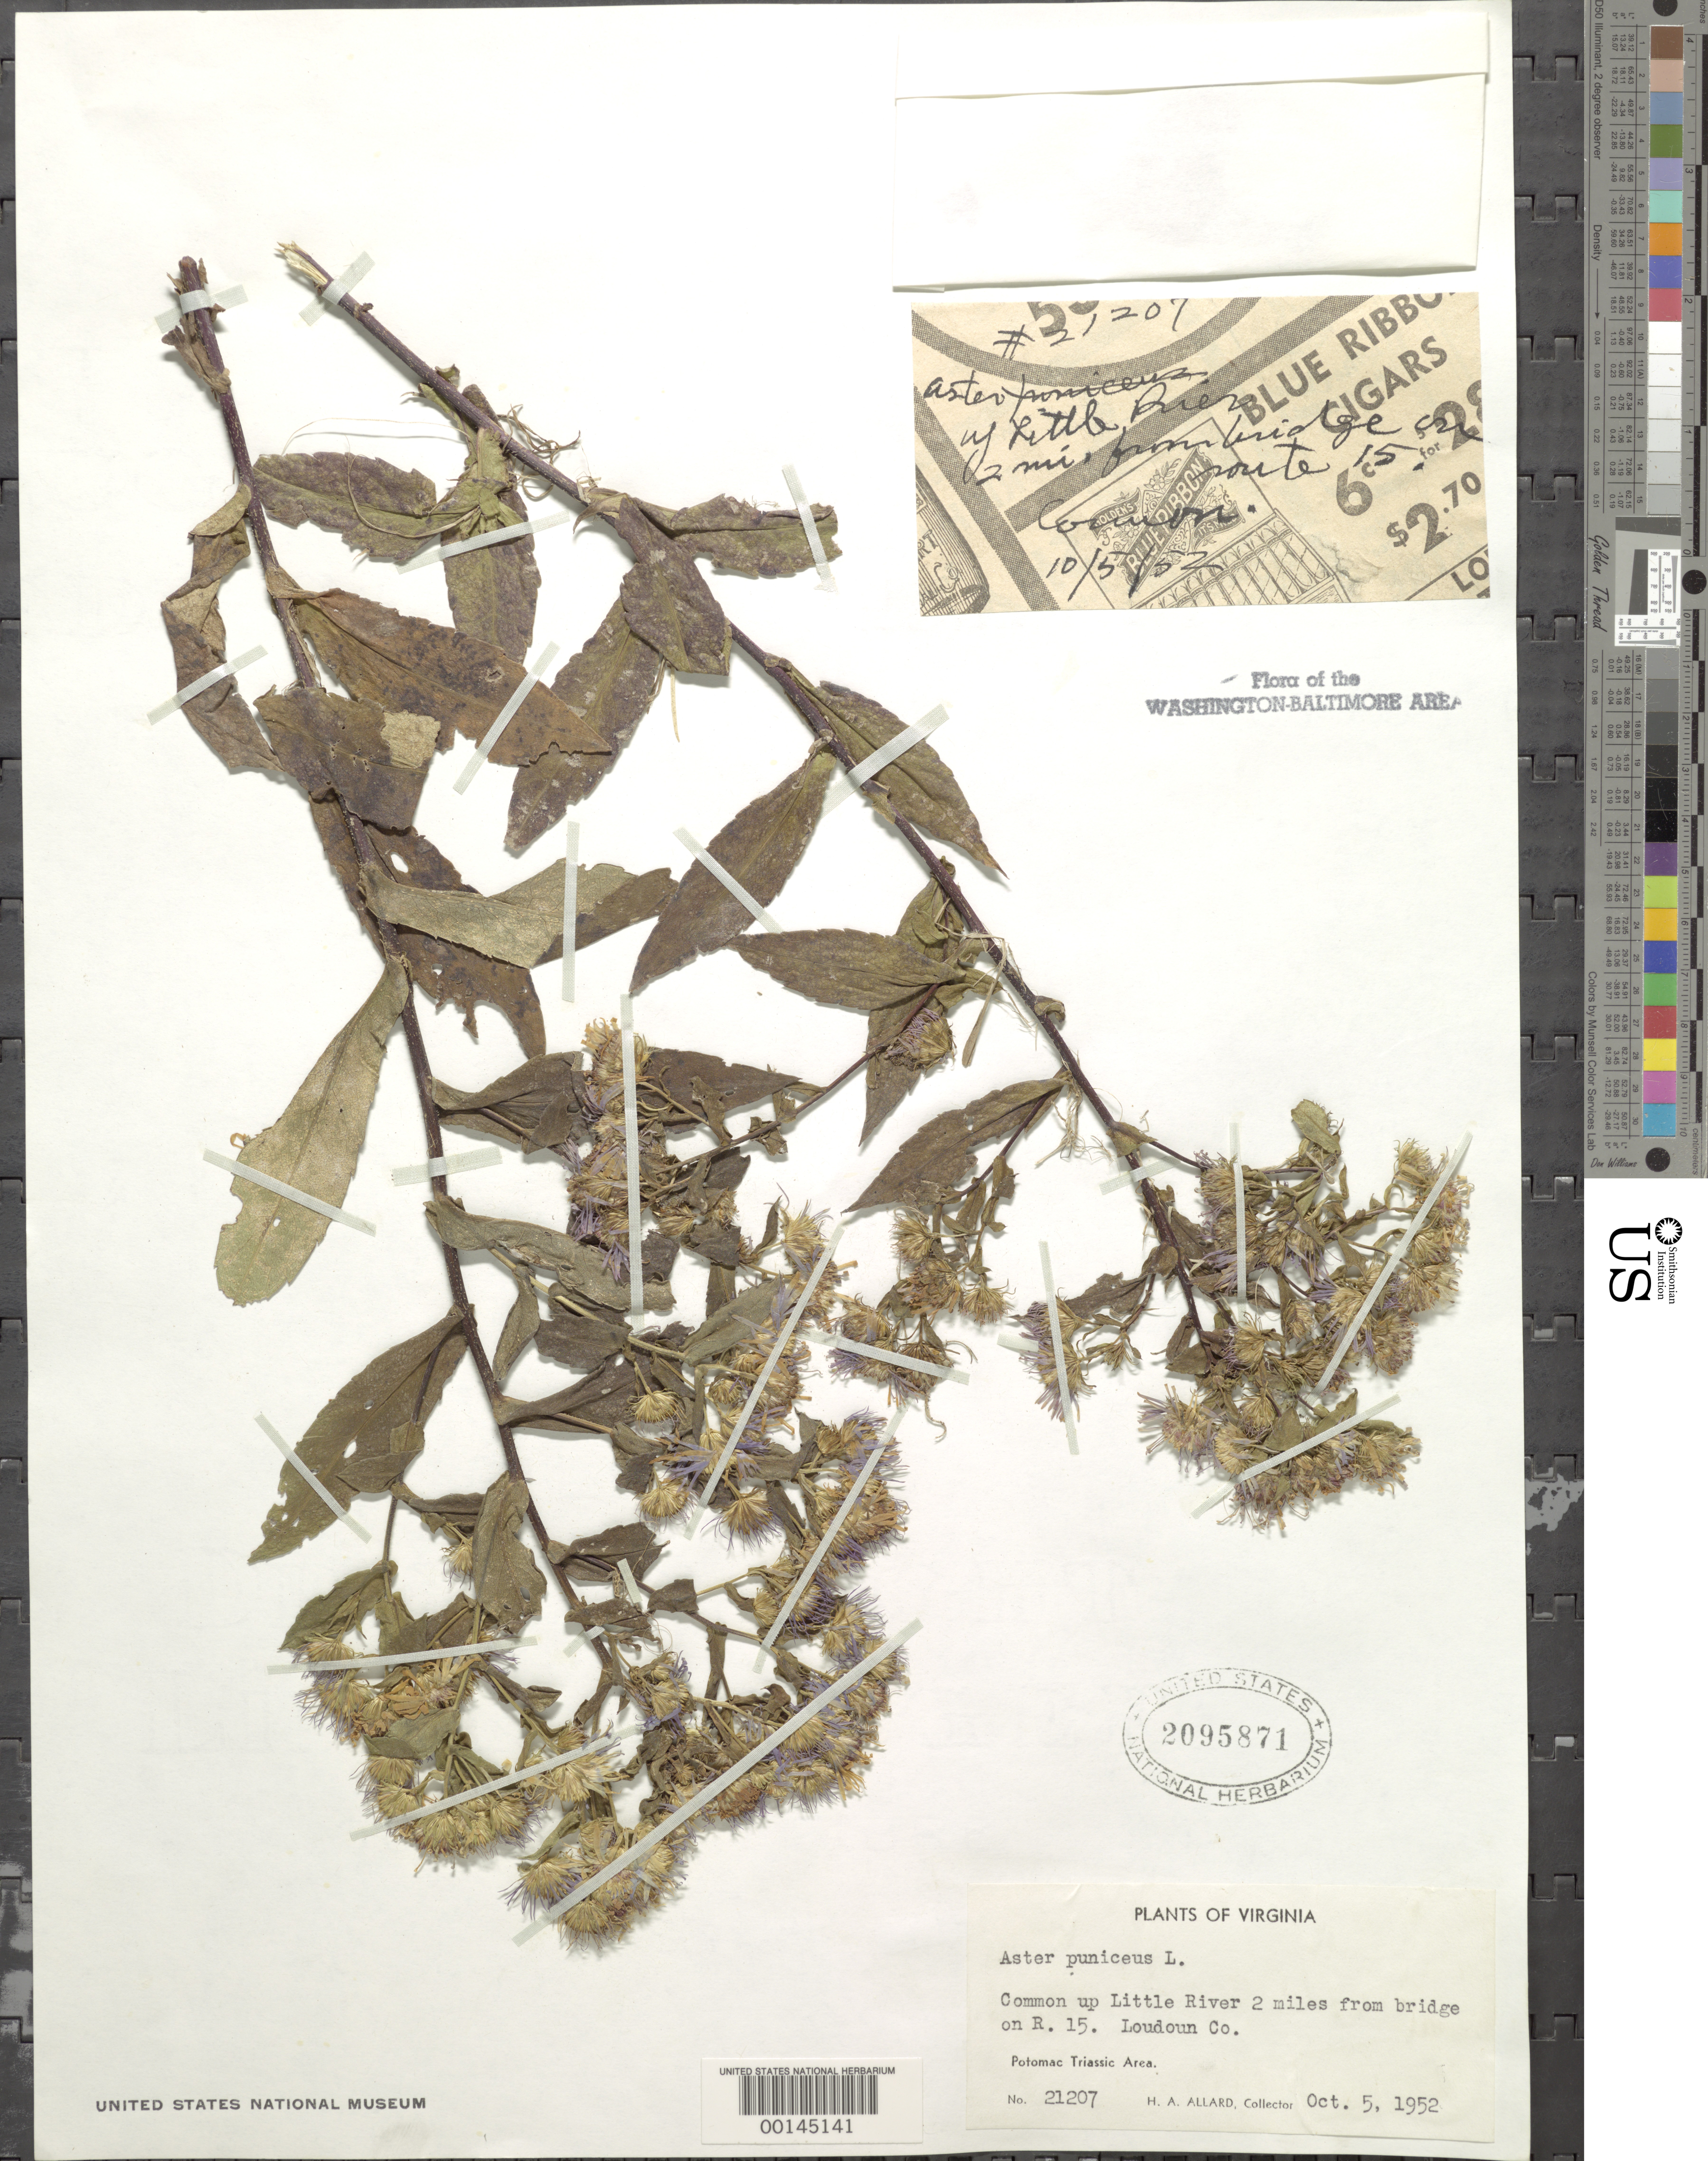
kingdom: Plantae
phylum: Tracheophyta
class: Magnoliopsida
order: Asterales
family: Asteraceae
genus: Symphyotrichum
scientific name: Symphyotrichum puniceum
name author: (L.) Á. Löve & D. Löve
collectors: H. A. Allard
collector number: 21207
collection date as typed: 05 Oct 1952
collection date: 1952-10-05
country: United States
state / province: Virginia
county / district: Loudoun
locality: Upstream from Rt. 15 Bridge on Little River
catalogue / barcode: US 2095871